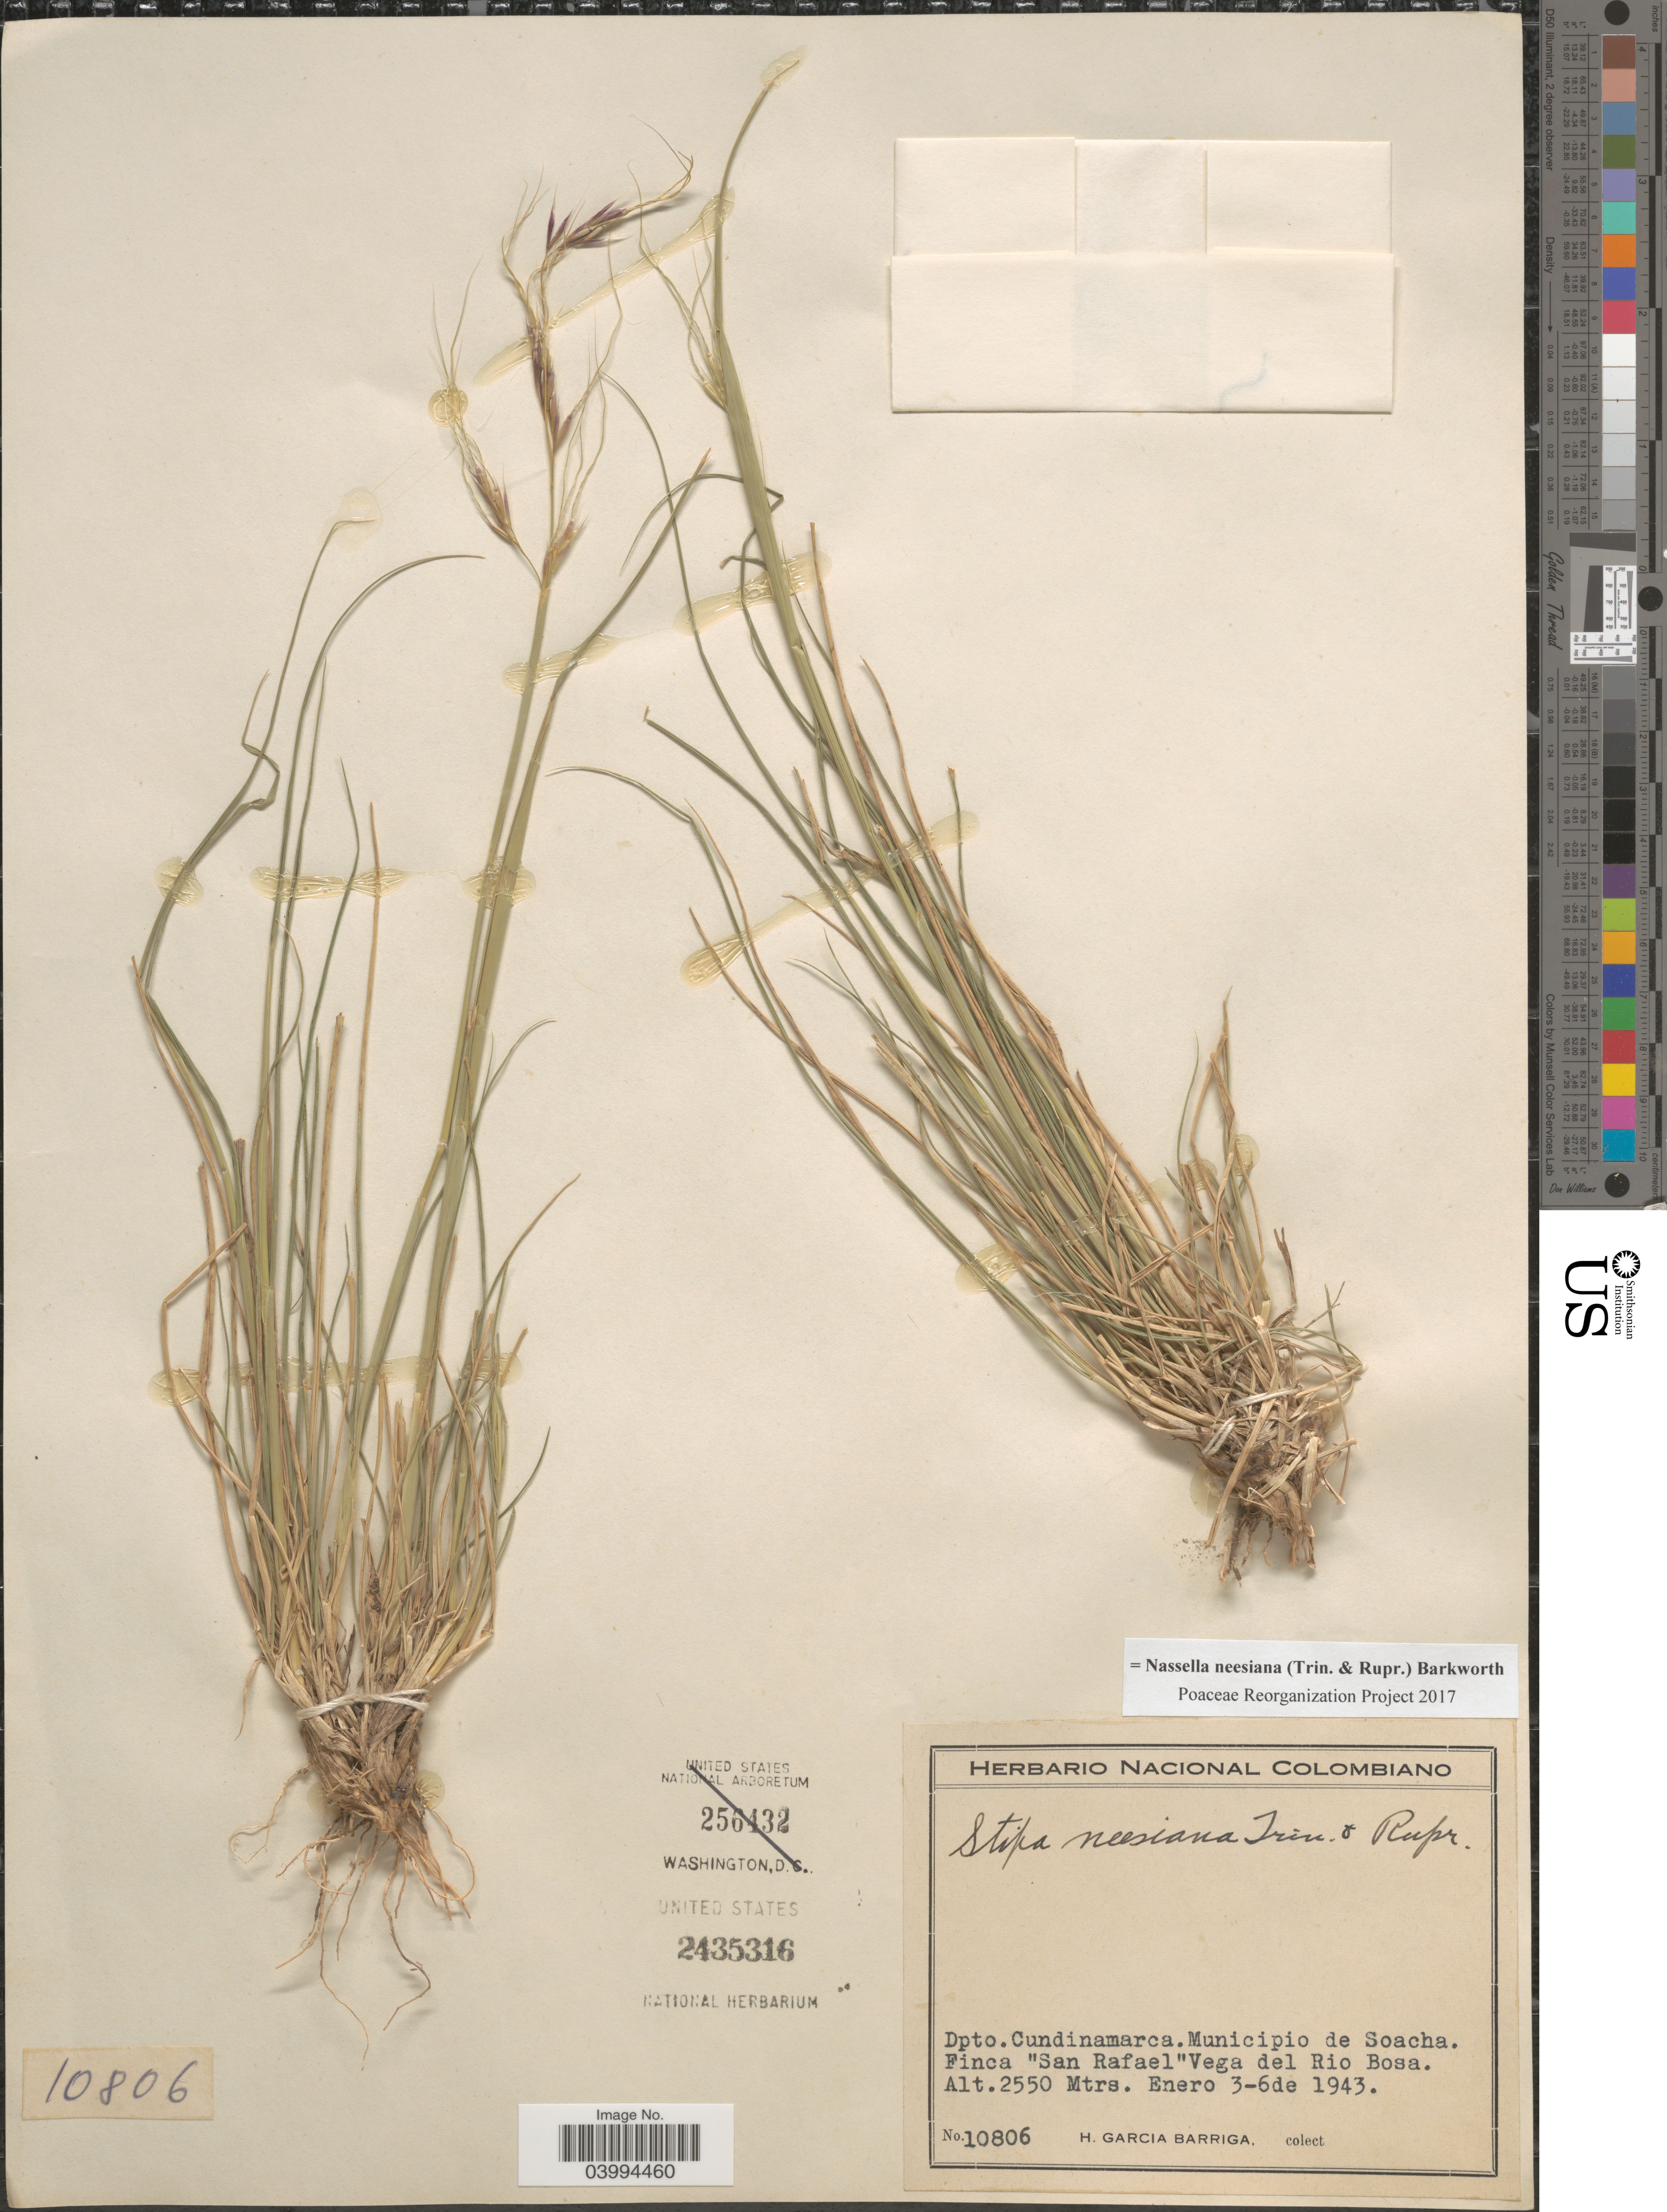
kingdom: Plantae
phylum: Tracheophyta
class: Liliopsida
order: Poales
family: Poaceae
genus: Nassella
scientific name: Nassella neesiana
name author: (Trin. & Rupr.) Barkworth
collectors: H. García Barriga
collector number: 10806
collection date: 1943-01-03/1943-01-06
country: Colombia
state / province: Cundinamarca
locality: Dpto. Cundinamarca. Muncipio de Soacha. Finca "San Rafael"Vega del Rio Bosa.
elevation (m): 2550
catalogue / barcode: US 2435316